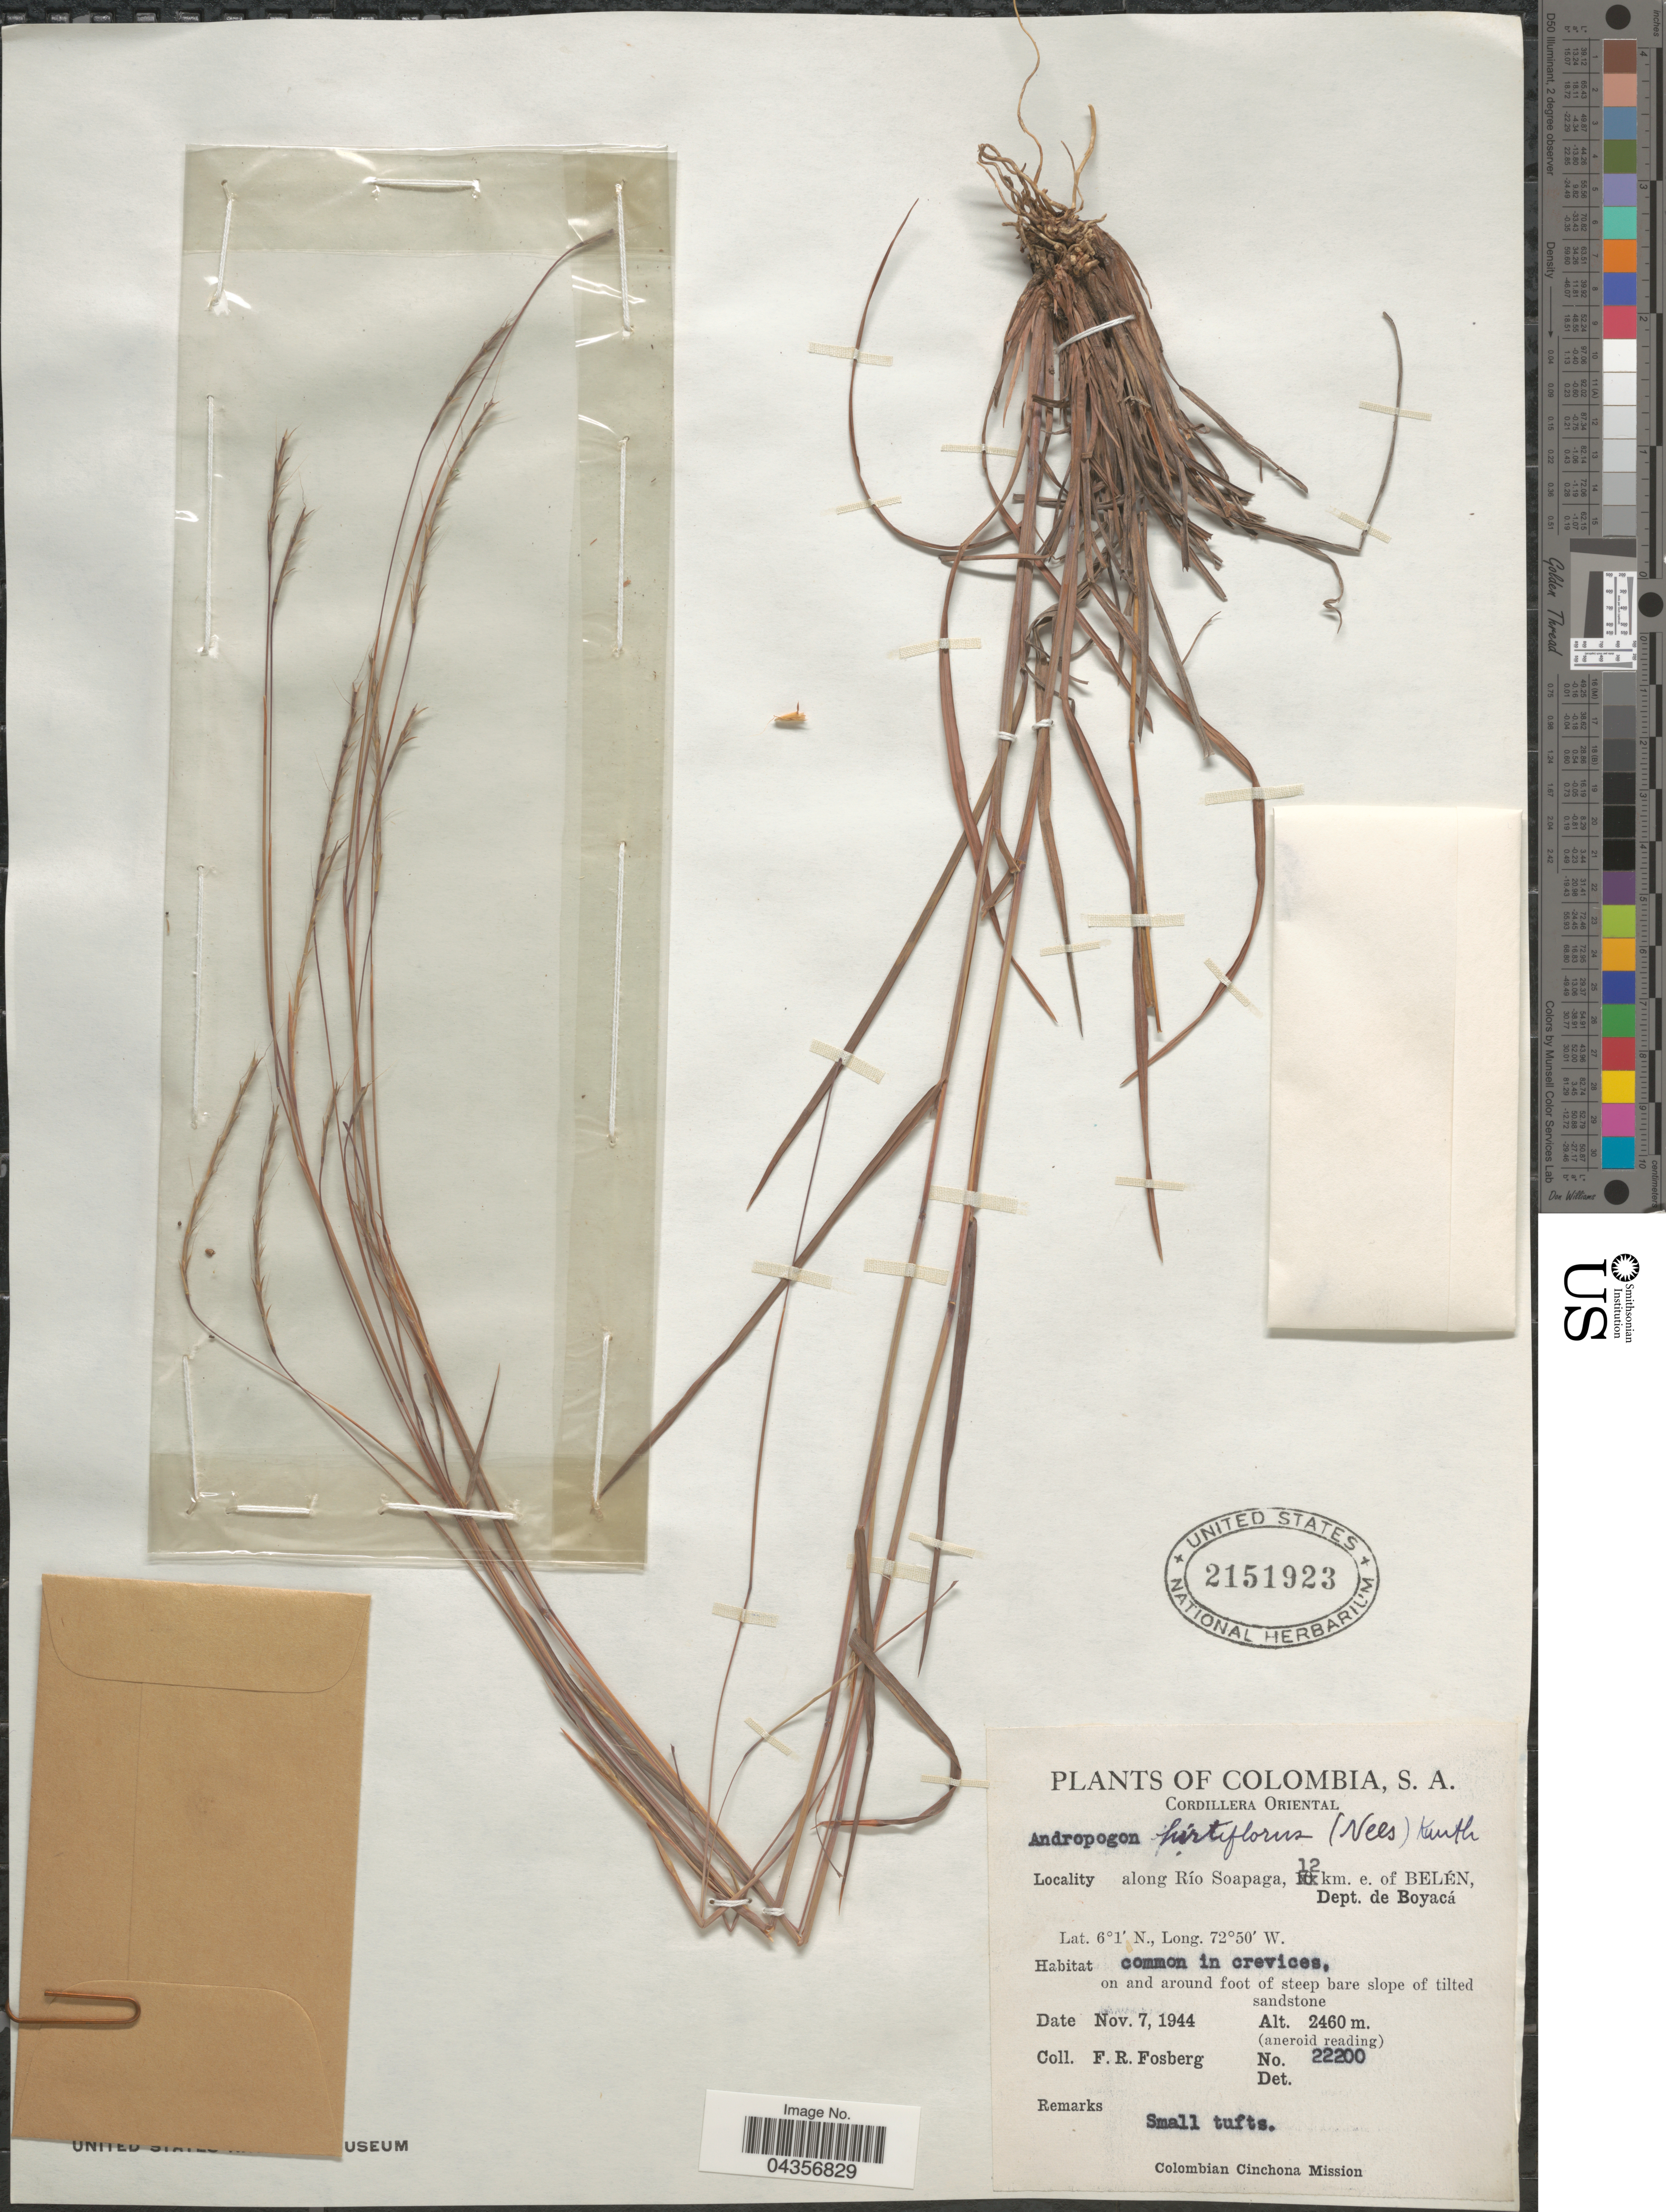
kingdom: Plantae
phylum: Tracheophyta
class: Liliopsida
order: Poales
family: Poaceae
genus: Schizachyrium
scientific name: Schizachyrium sanguineum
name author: (Retz.) Alston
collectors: F. R. Fosberg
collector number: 22200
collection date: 1944-11-07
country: Colombia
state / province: Boyacá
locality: Cordillera Oriental. Along Río Soapaga, 12 km. e. of Belén, Dept. de Boyacá. Colombian Cinchona Mission.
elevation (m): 2460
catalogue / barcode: US 2151923